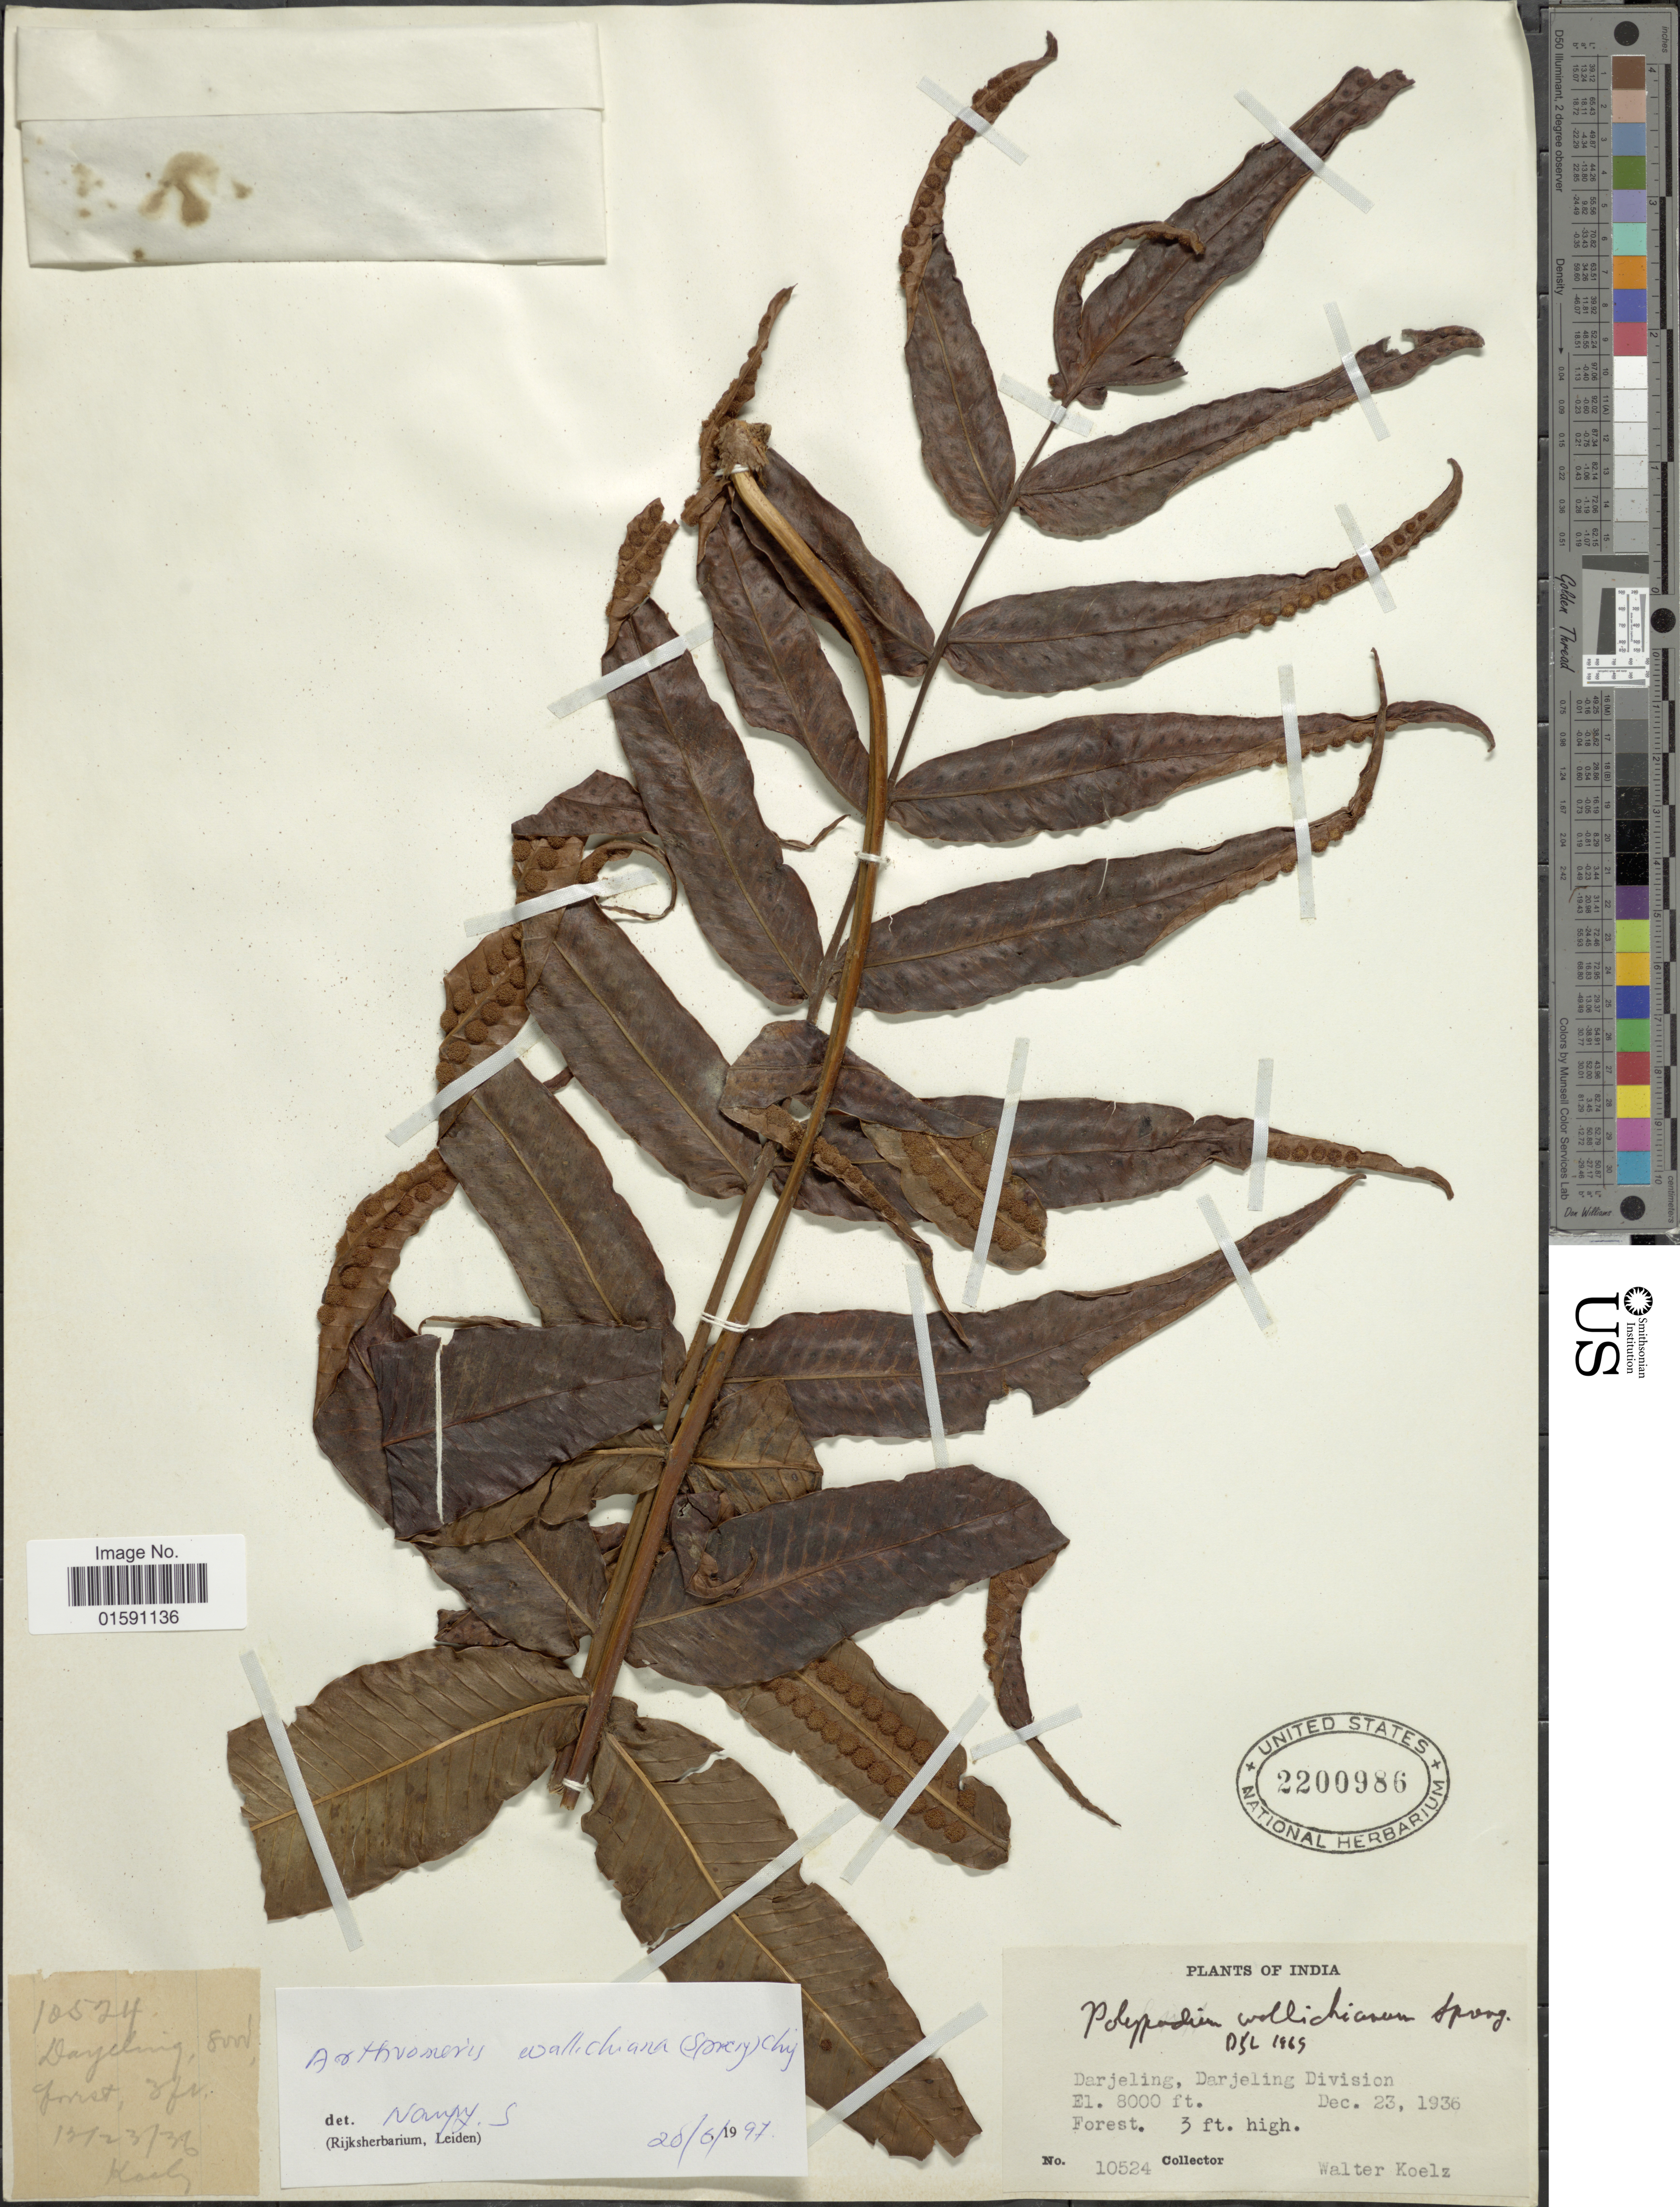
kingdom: Plantae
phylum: Tracheophyta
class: Polypodiopsida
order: Polypodiales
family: Polypodiaceae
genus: Arthromeris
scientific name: Arthromeris wallichiana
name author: (Spreng.) Ching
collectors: W. N. Koelz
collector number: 10524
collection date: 1936-12-23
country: India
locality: Darjeling, darjelinf Division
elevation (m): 2438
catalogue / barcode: US 2200986